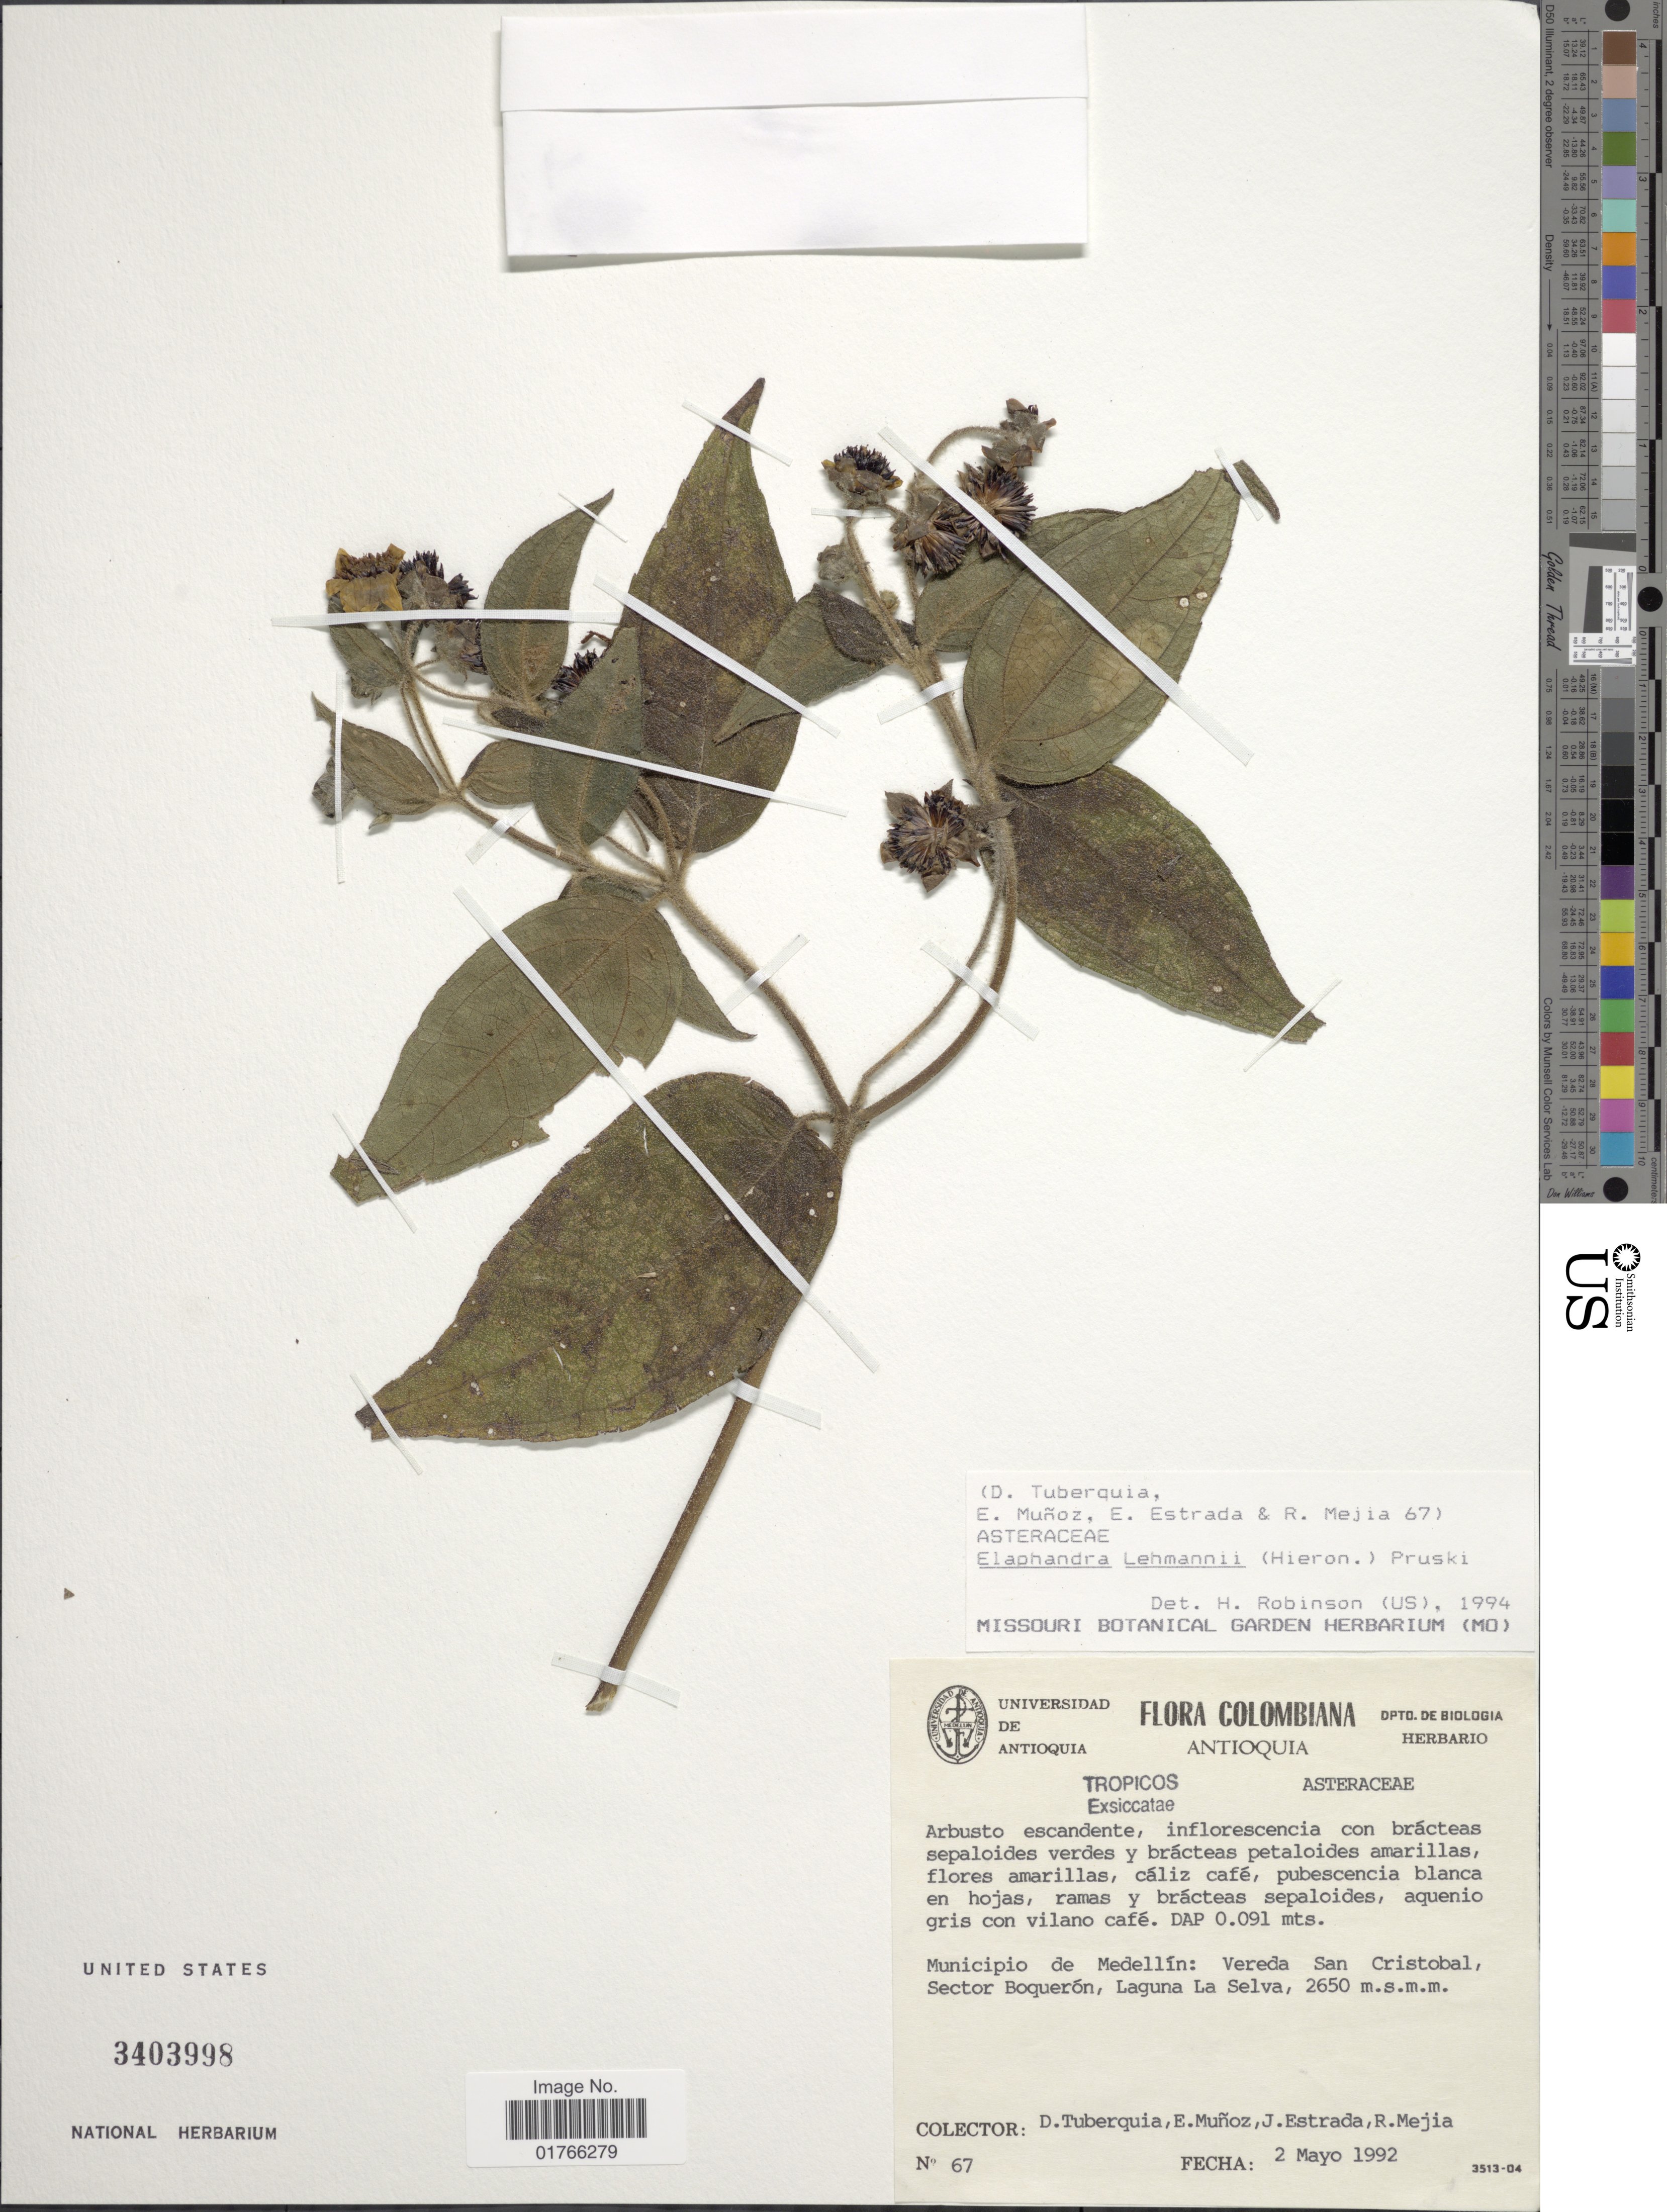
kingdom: Plantae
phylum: Tracheophyta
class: Magnoliopsida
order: Asterales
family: Asteraceae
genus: Elaphandra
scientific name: Elaphandra lehmannii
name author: (Hieron.) Pruski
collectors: D. Tuberquia, E. Munoz, J. Estrada & R. Mejia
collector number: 67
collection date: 1992-05-02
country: Colombia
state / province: Antioquia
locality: Municipio de Medellin, Vereda San Cristobal, Sector Boqueron, Laguna La Selva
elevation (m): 2650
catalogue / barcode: US 3403998